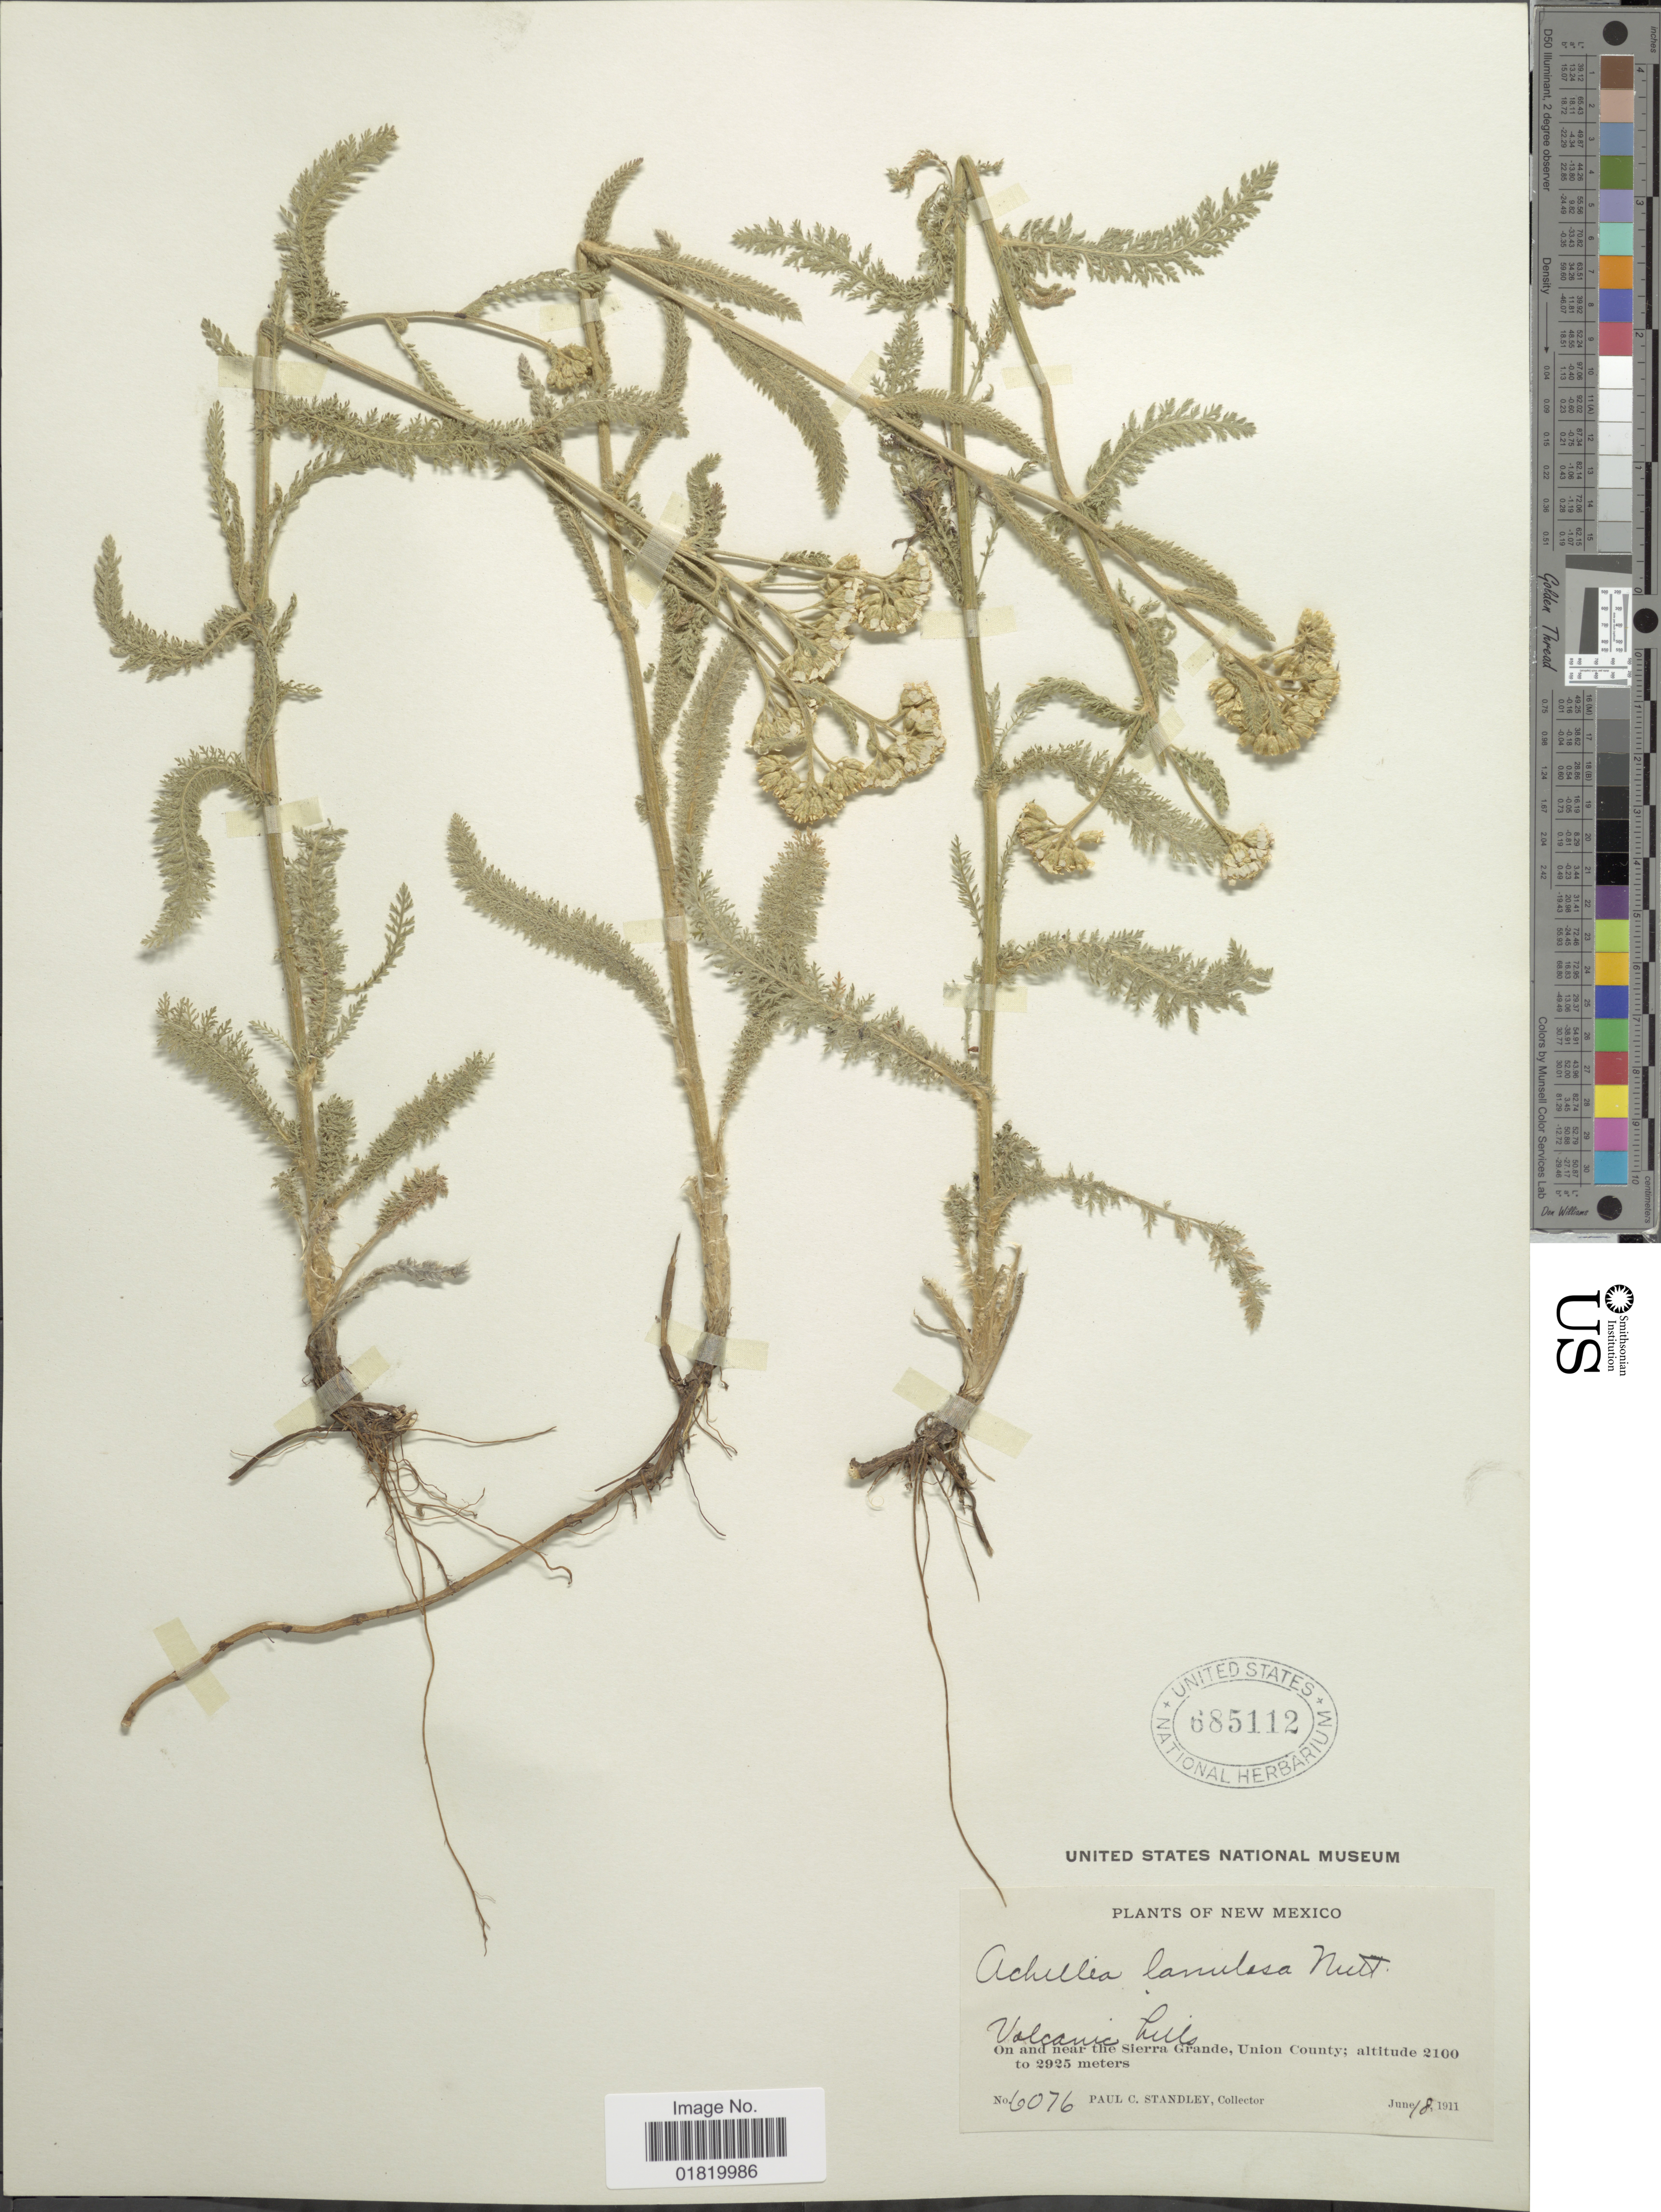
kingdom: Plantae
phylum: Tracheophyta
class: Magnoliopsida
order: Asterales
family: Asteraceae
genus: Achillea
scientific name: Achillea lanulosa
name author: Nutt.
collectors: P. C. Standley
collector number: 6076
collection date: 1911-06-18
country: United States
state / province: New Mexico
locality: On and near the Sierra Grande, Union County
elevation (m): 2100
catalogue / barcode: US 685112